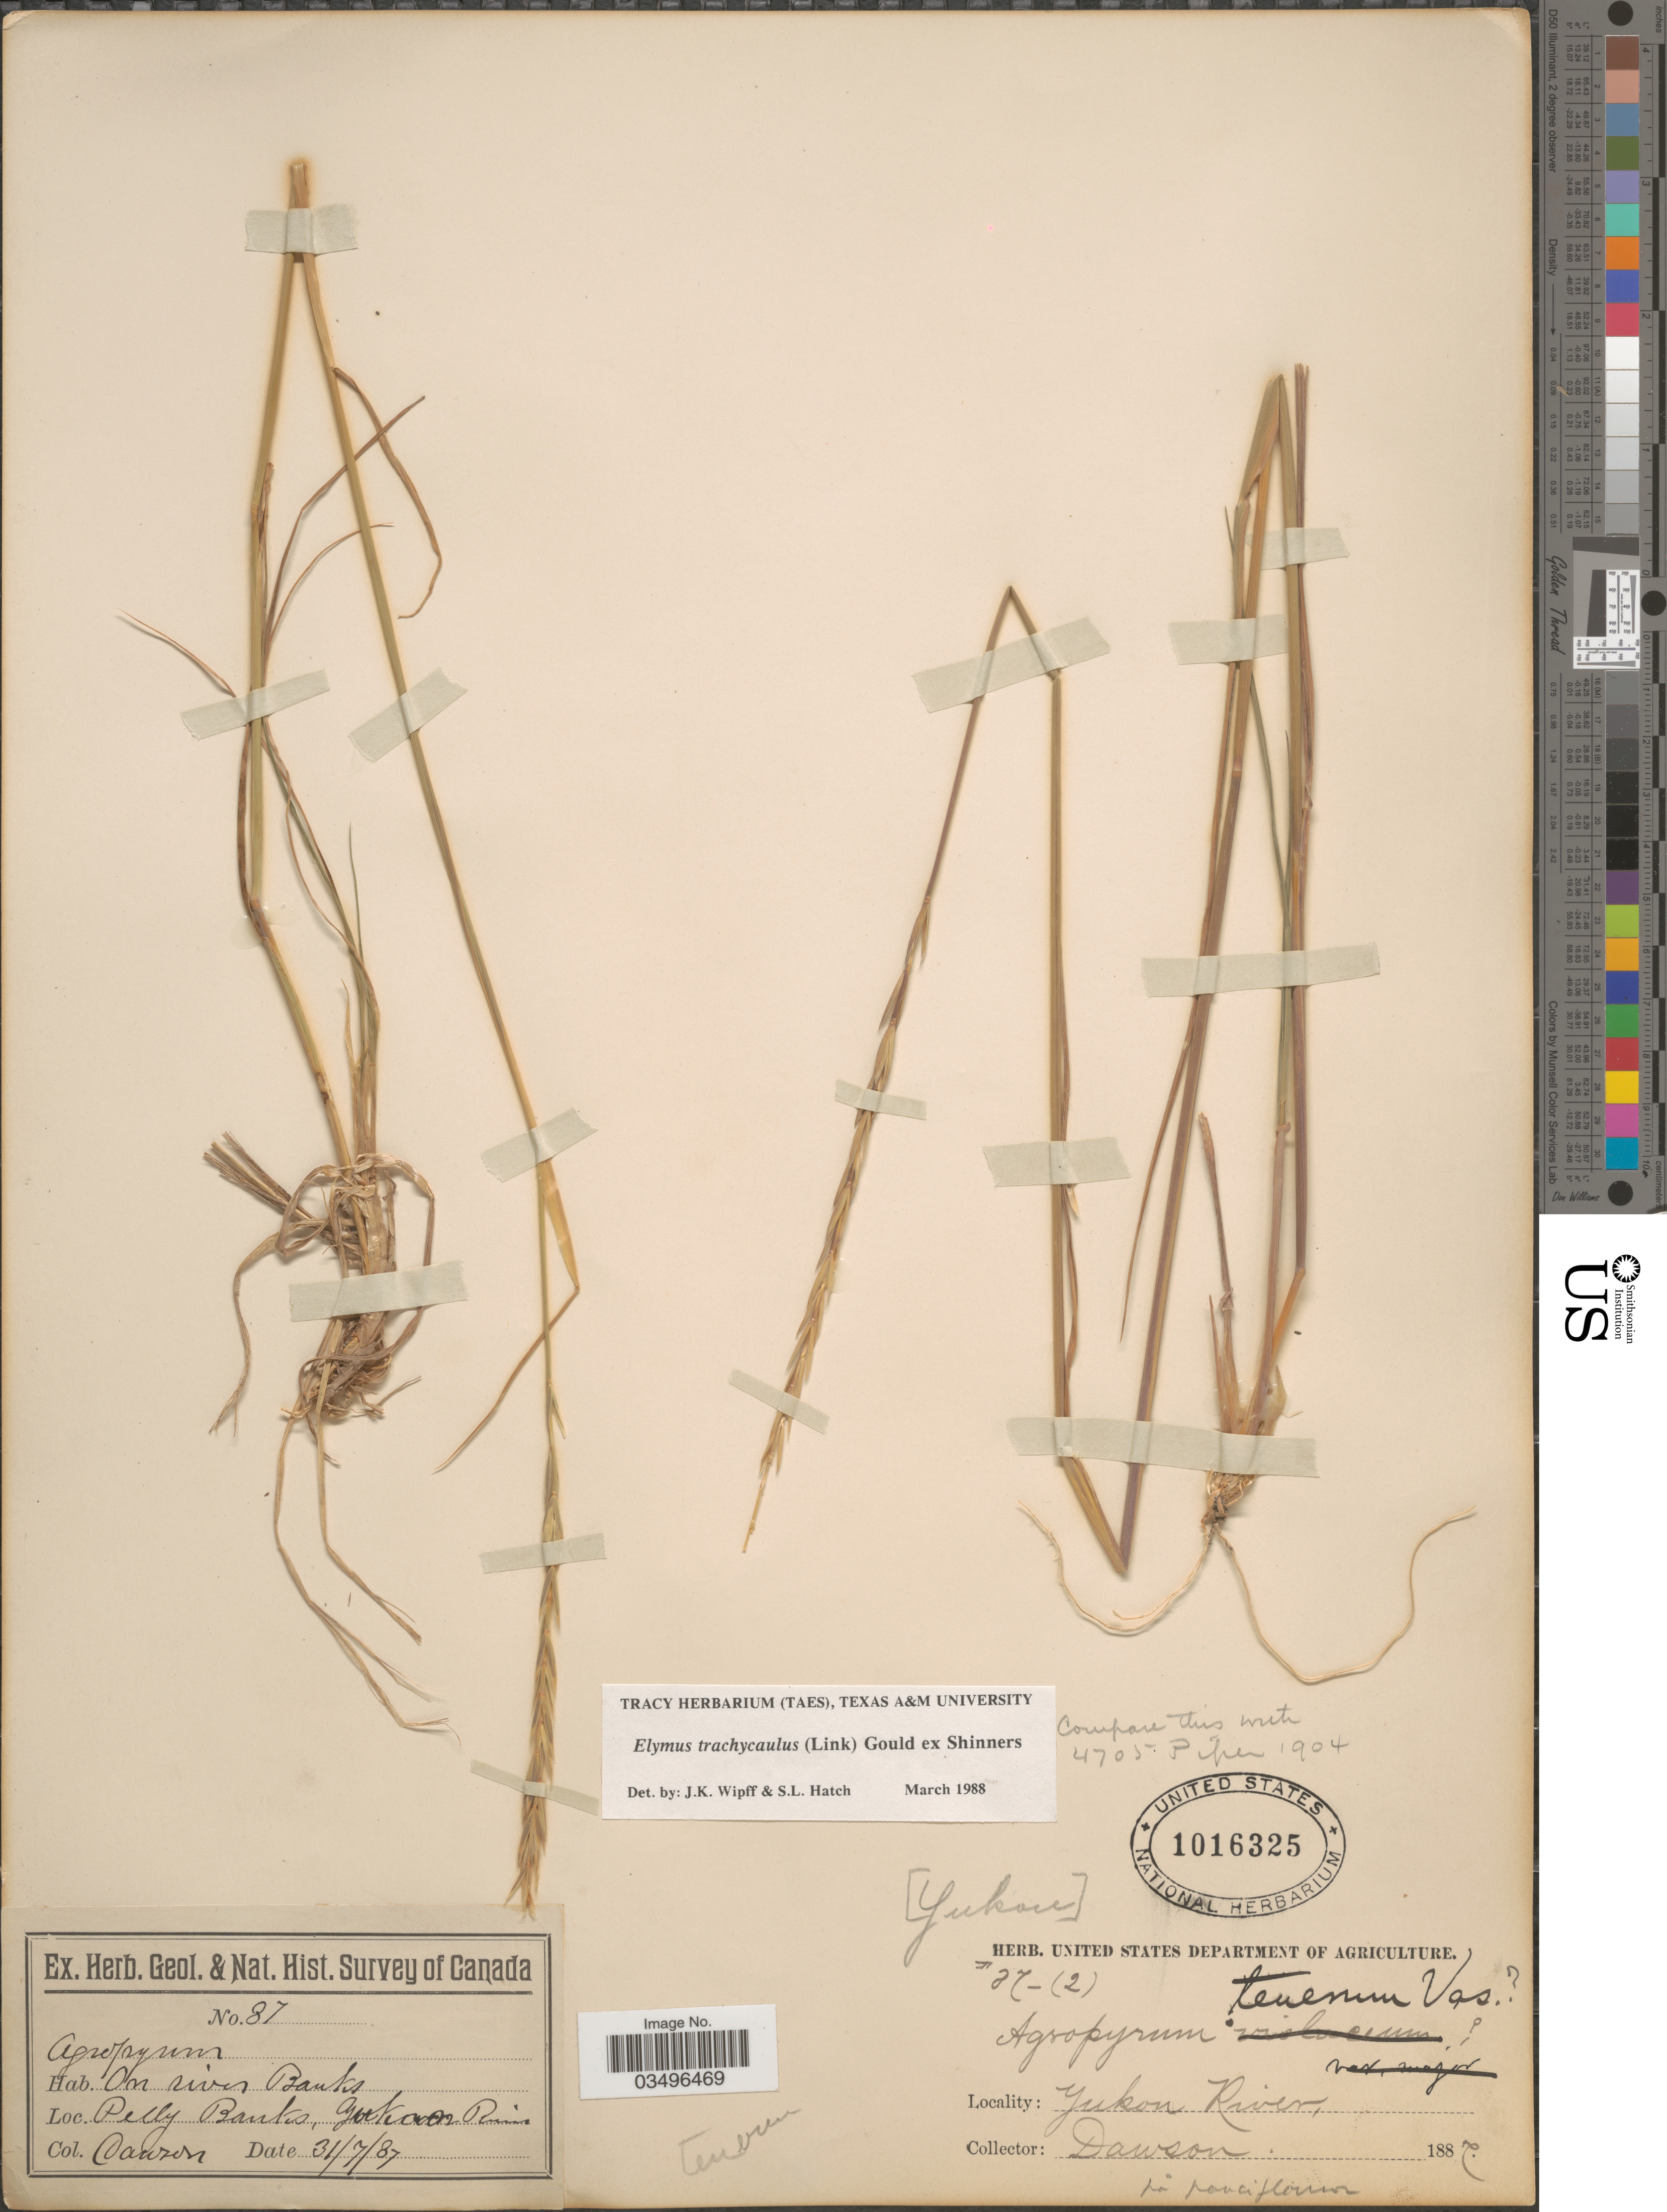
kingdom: Plantae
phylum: Tracheophyta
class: Liliopsida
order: Poales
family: Poaceae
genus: Elymus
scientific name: Elymus trachycaulus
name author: (Link) Gould ex Shinners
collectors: -. Dawson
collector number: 87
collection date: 1887-07-31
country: Canada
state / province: Yukon Territory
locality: Geol. & Nat. Hist. Survey of Canada. On river Banks. Pelly Banks, Yukon River.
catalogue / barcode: US 1016325